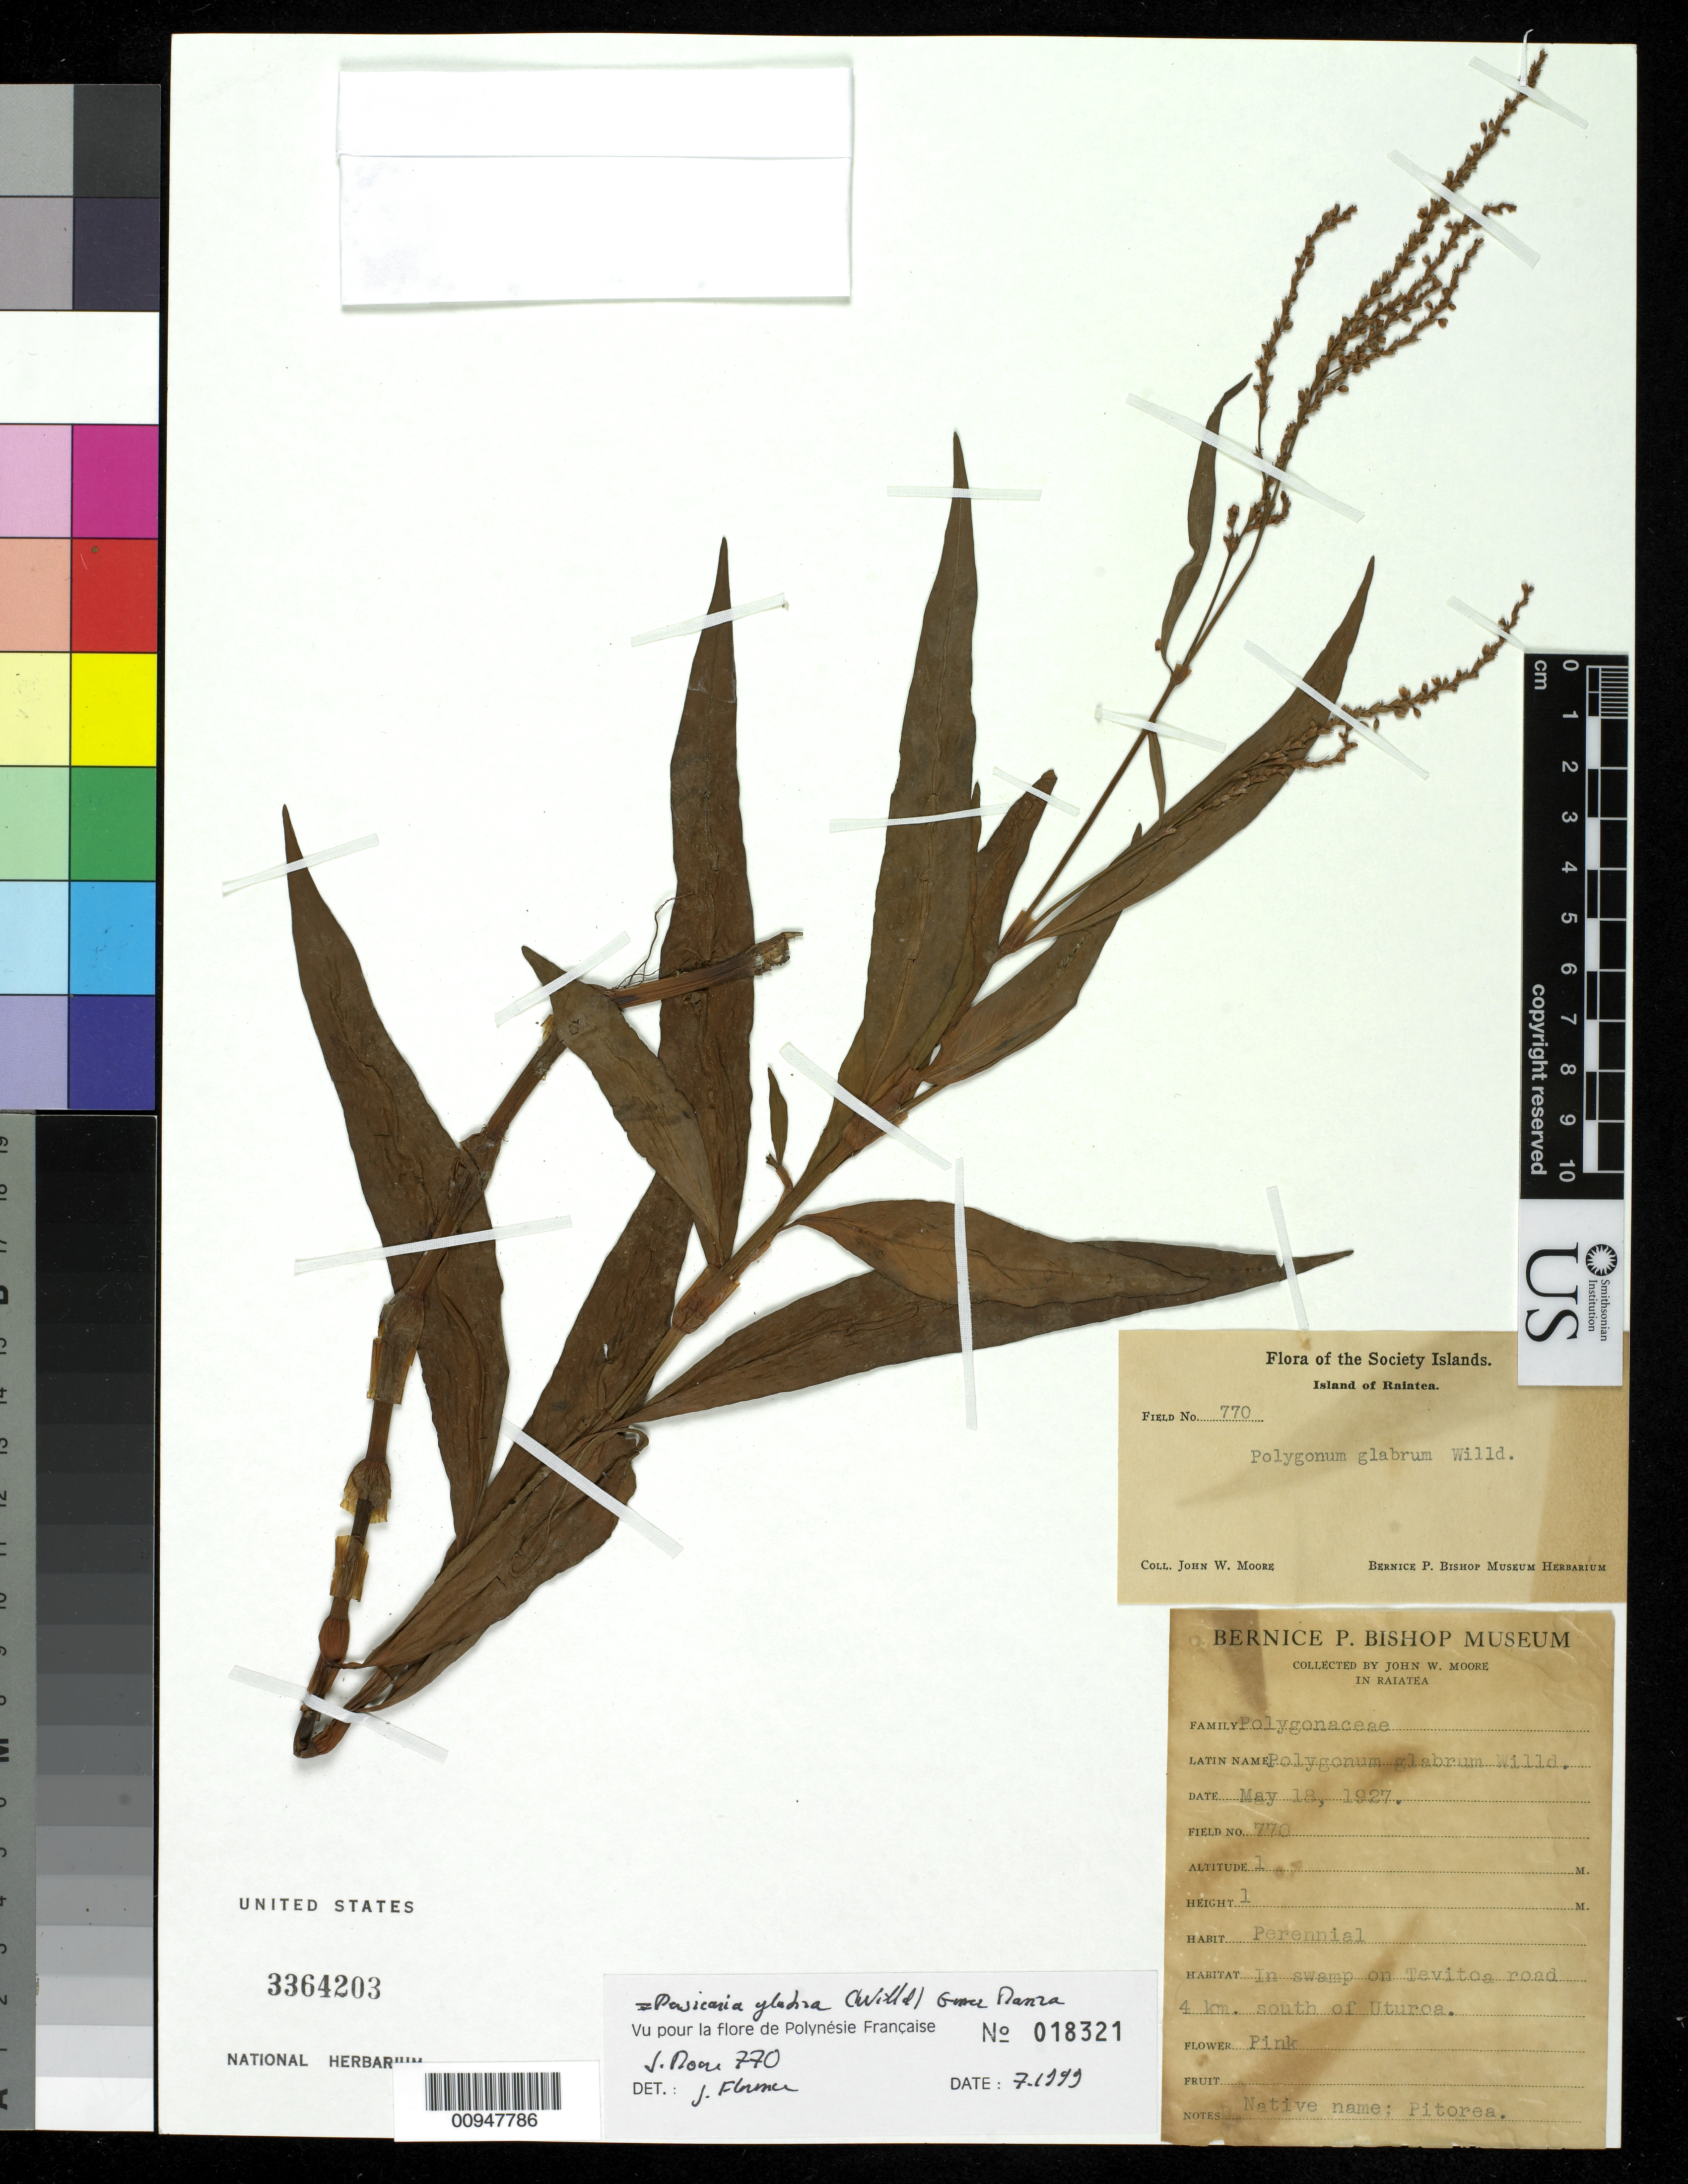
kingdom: Plantae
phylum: Tracheophyta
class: Magnoliopsida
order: Caryophyllales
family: Polygonaceae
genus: Persicaria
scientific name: Persicaria glabra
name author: (Willd.) M. Gómez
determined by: Florence, J.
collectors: J. Moore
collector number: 770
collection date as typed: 18 May 1927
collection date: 1927-05-18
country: French Polynesia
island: Tahiti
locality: In swamp on Tevitos Road 4 kms. S. of Uturoa.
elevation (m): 1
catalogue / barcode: US 3364203